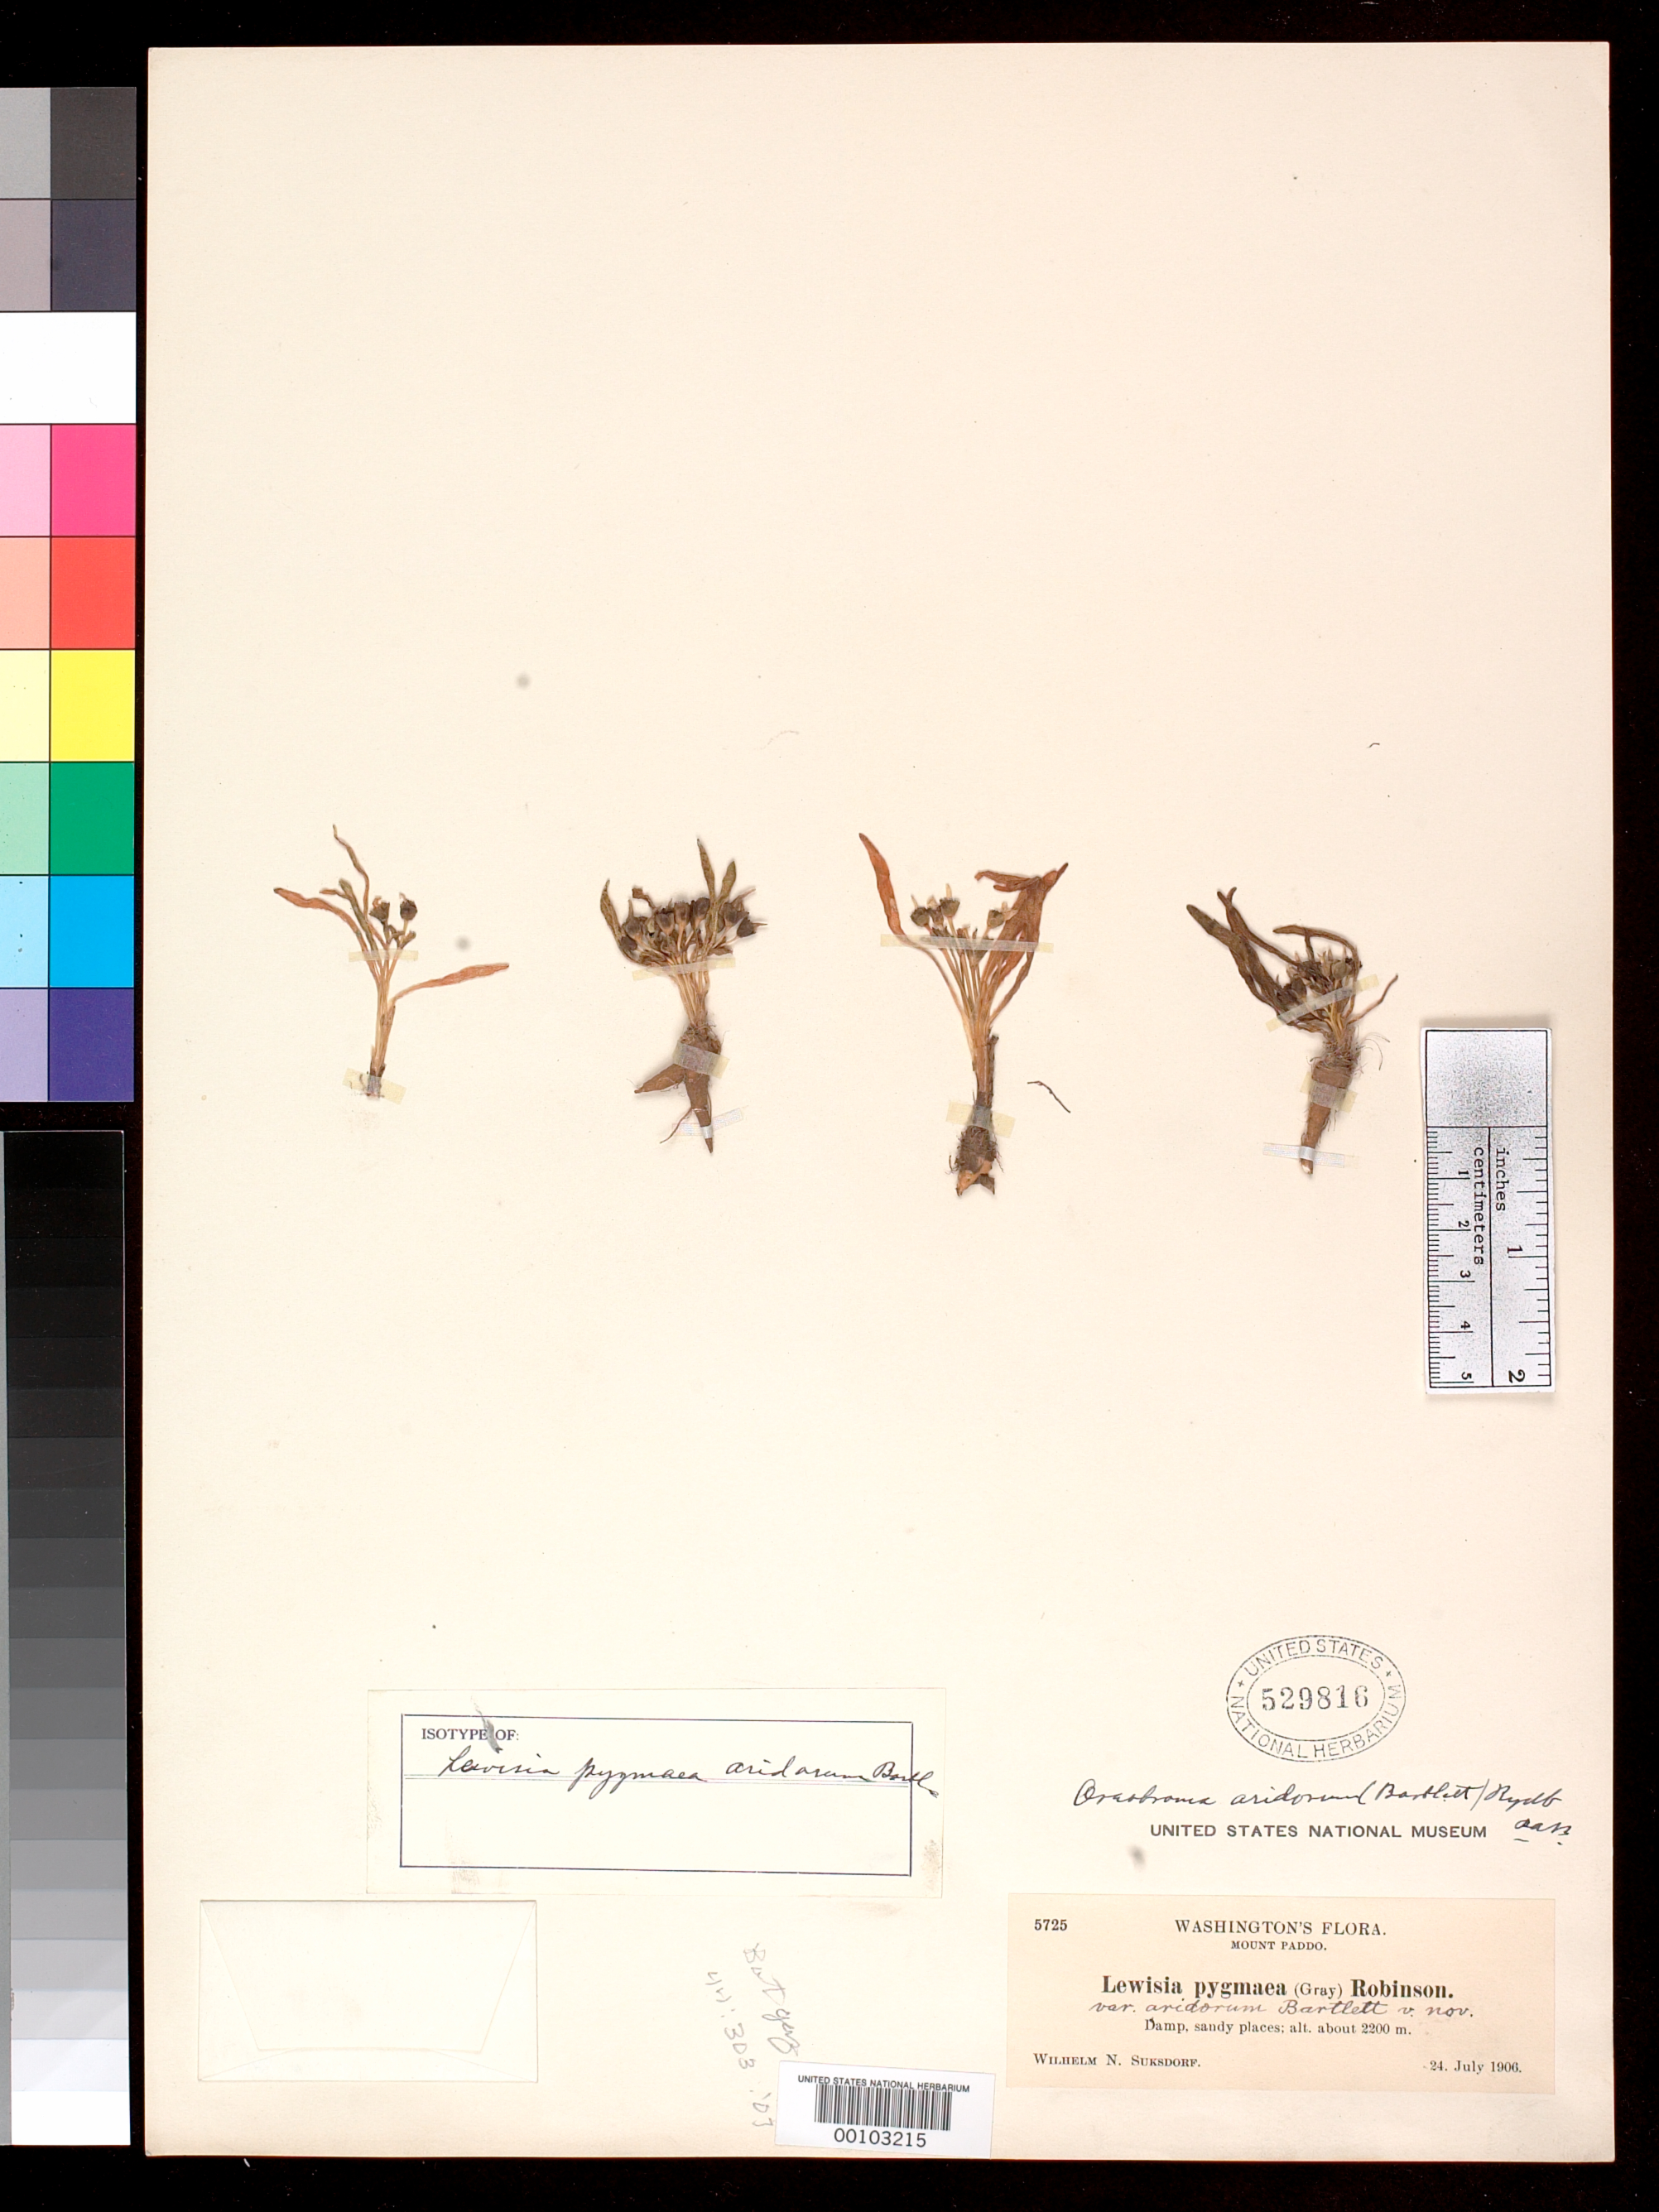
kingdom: Plantae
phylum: Tracheophyta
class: Magnoliopsida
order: Caryophyllales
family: Montiaceae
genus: Lewisia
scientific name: Lewisia pygmaea var. aridorum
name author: Bartlett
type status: Isotype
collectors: W. N. Suksdorf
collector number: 5725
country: United States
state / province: Washington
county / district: Yakima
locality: Mt. Paddo.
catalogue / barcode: US 529816